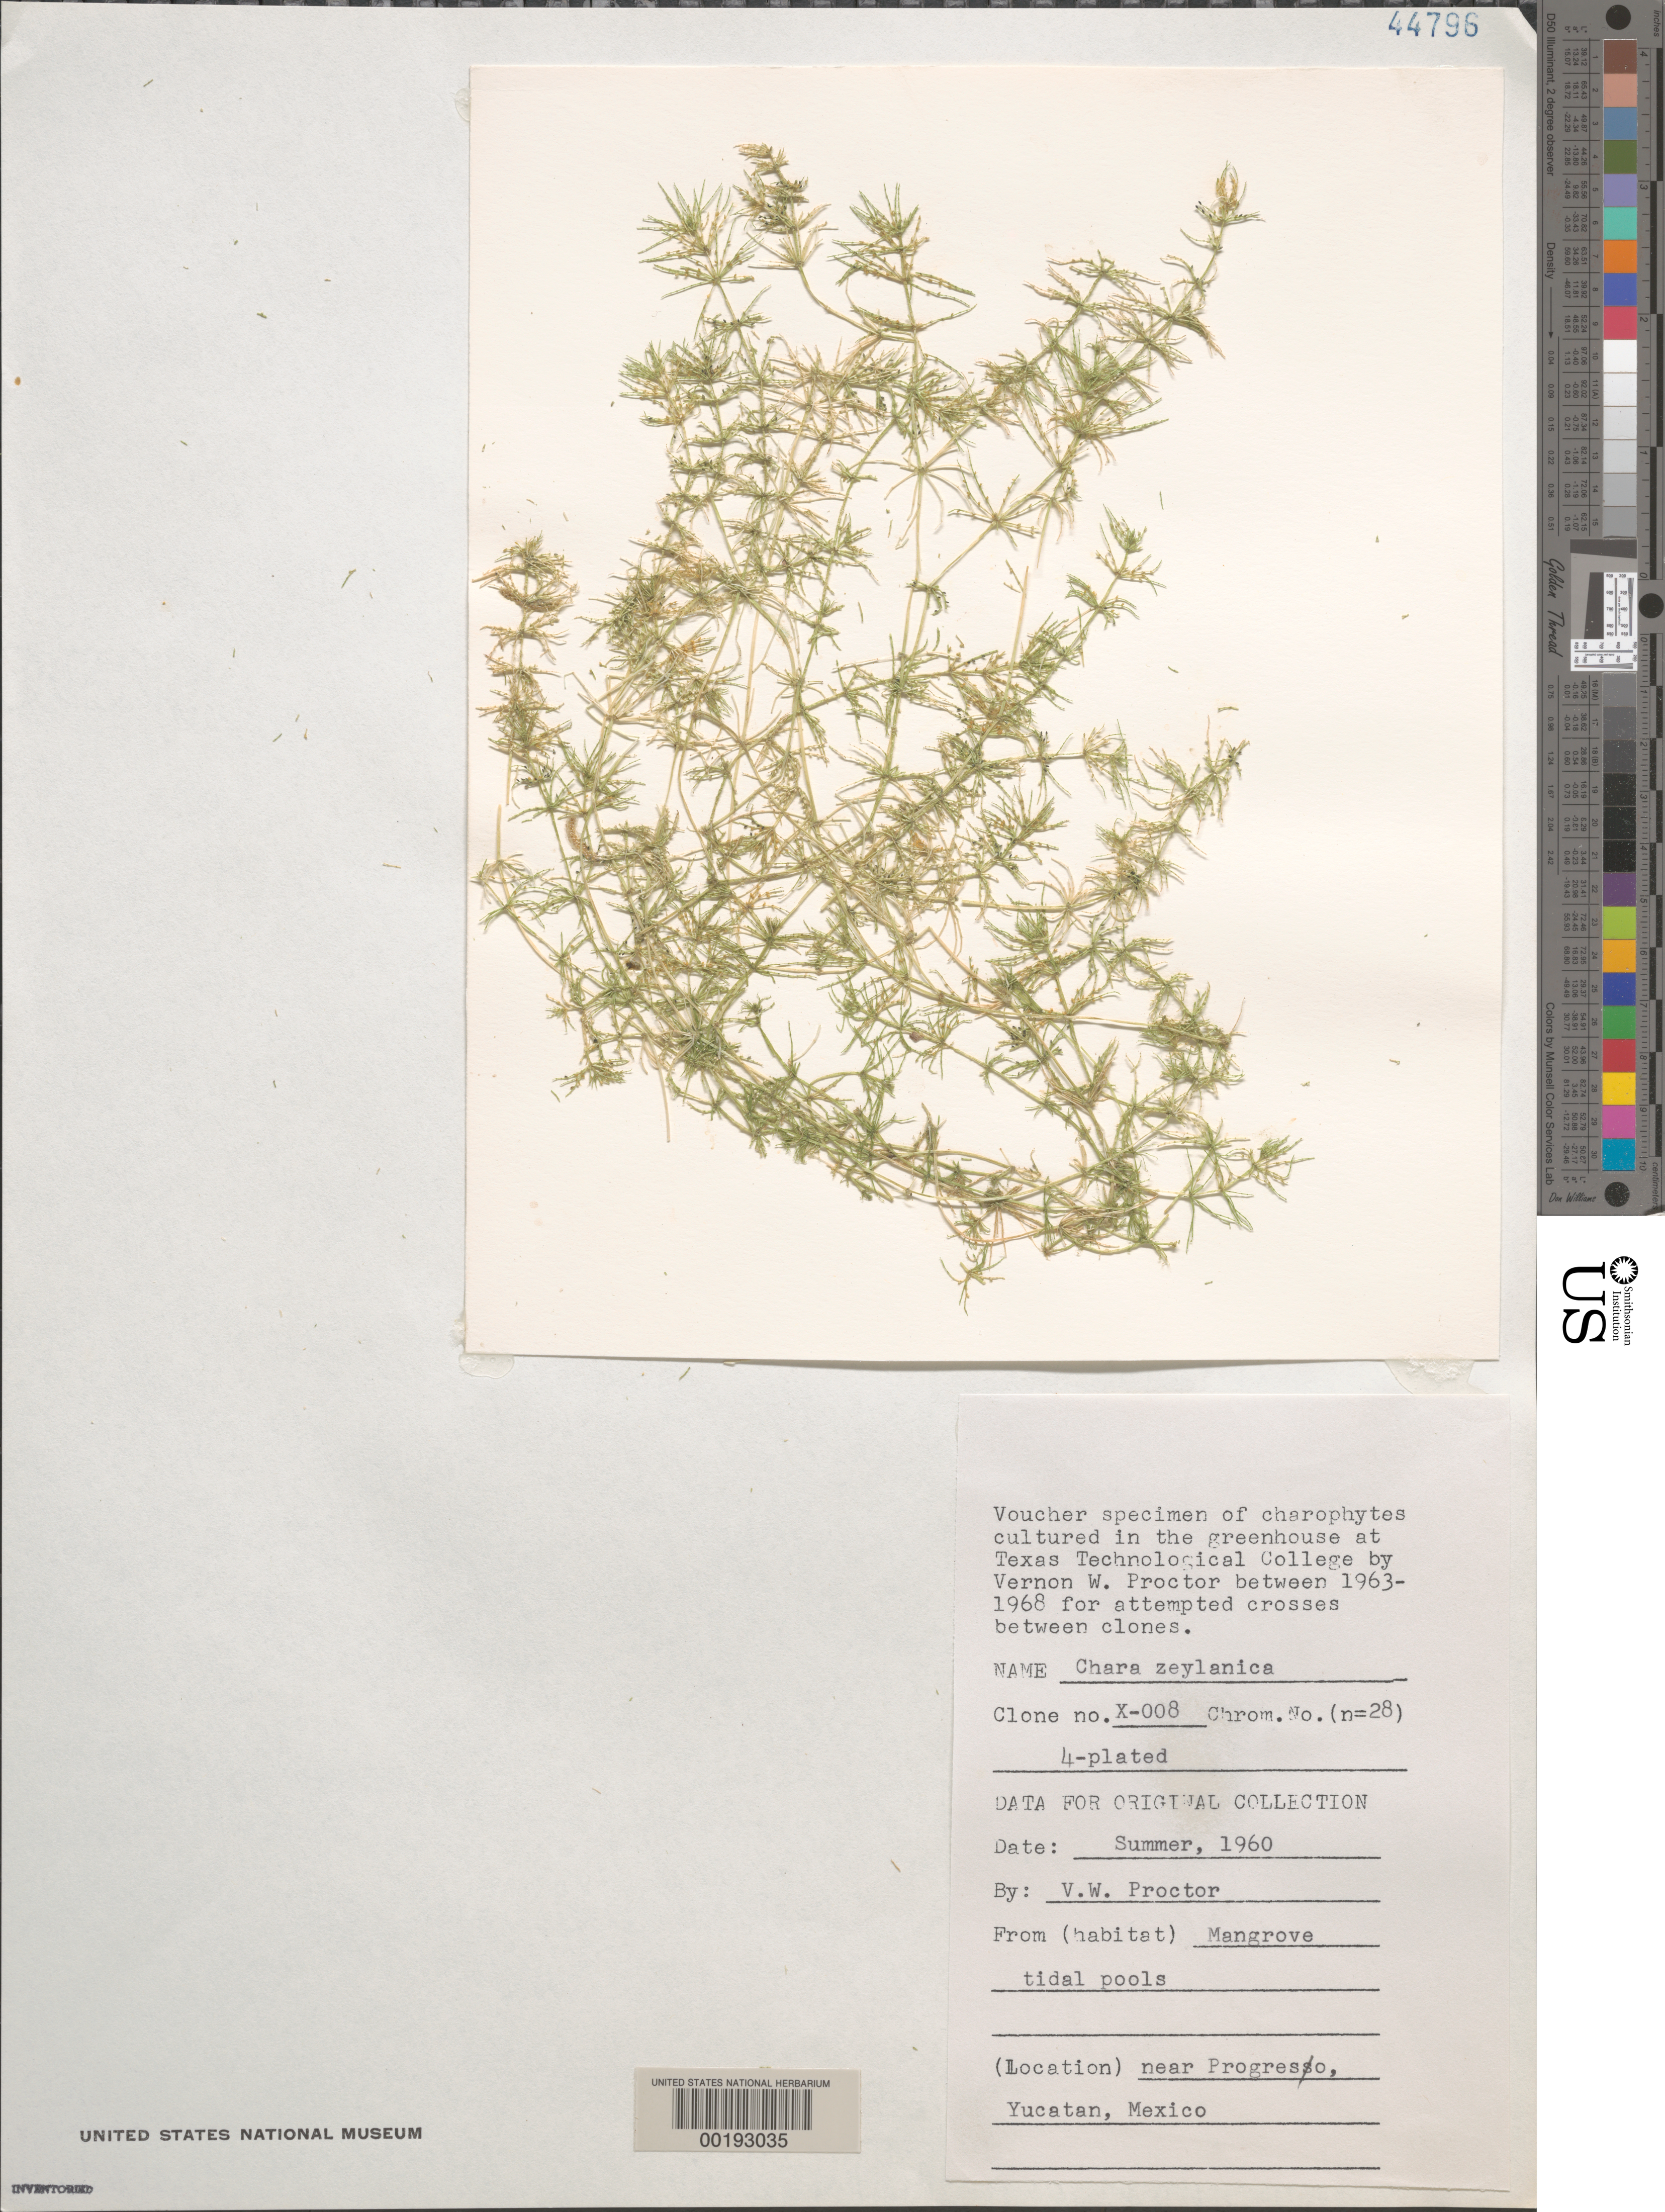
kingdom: Plantae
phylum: Charophyta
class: Charophyceae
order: Charales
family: Characeae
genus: Chara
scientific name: Chara zeylanica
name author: J.G. Klein ex Willd.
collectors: V. Proctor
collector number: X-008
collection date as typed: Sum 1960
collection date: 1960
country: Mexico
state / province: Yucatan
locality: Near Progreso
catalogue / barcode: US 44796